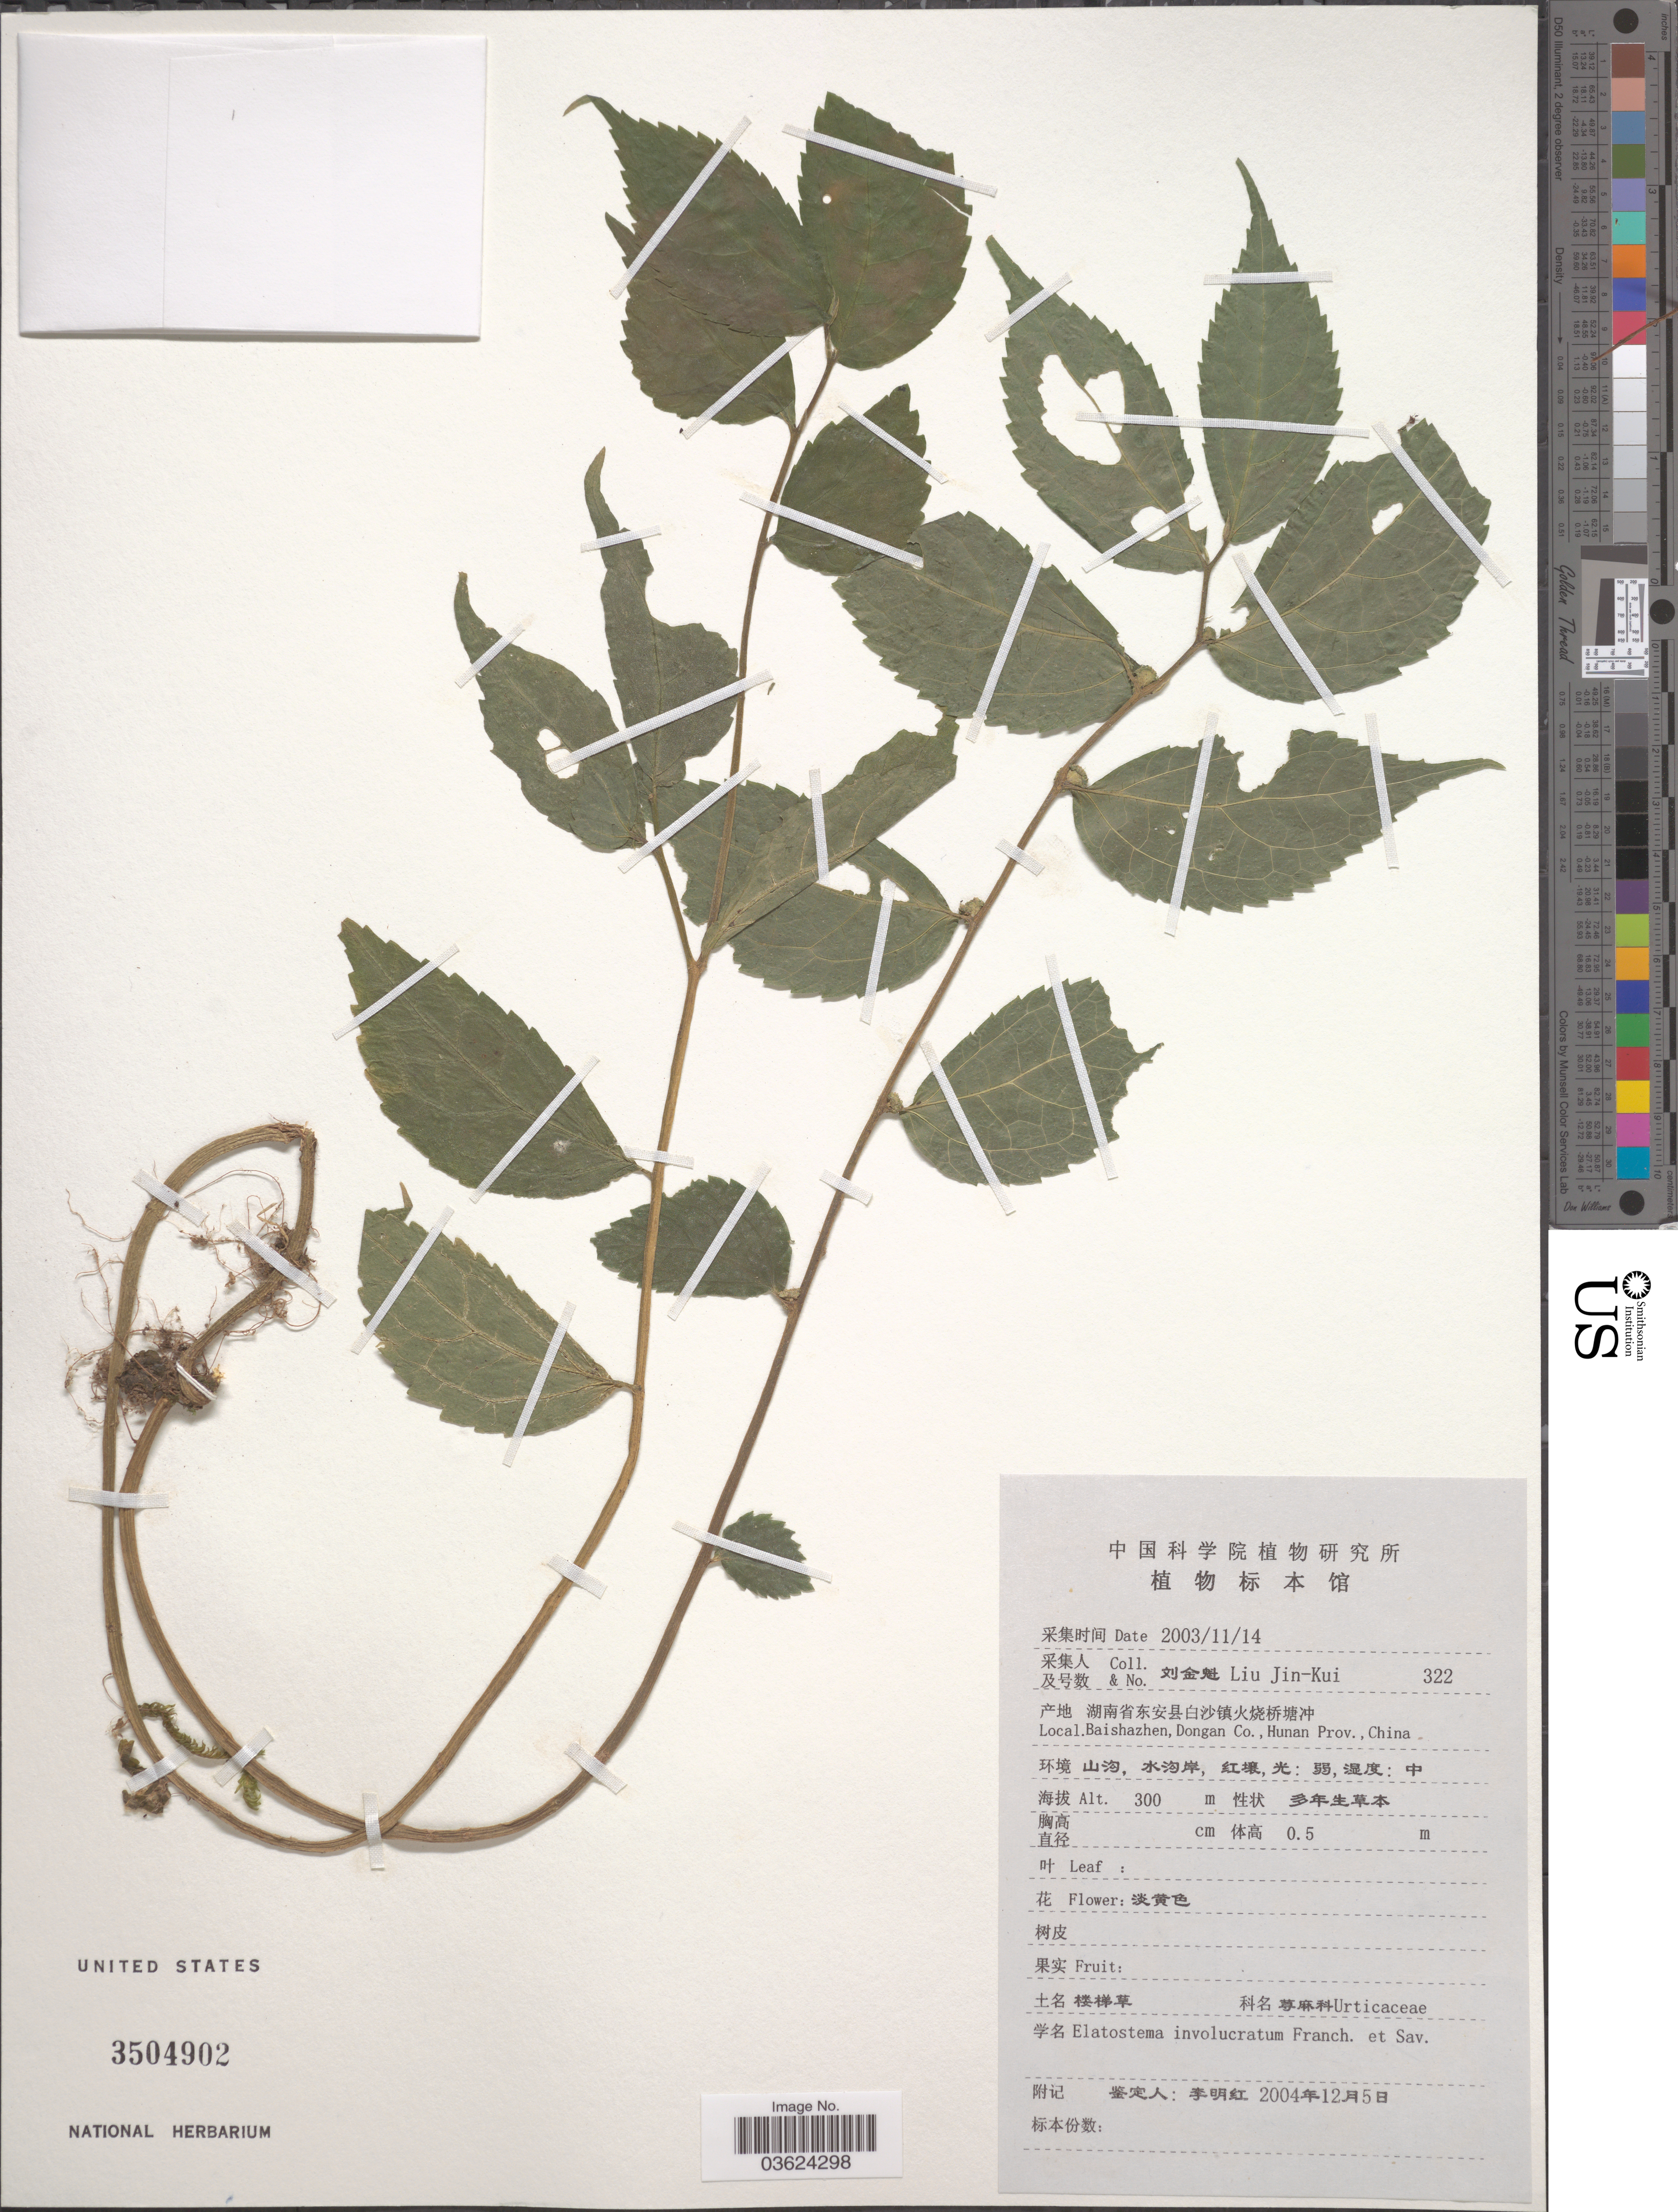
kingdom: Plantae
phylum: Tracheophyta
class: Magnoliopsida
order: Rosales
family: Urticaceae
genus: Elatostema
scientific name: Elatostema involucratum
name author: Franch. & Sav.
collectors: Liu Jin-Kui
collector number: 322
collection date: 2003-11-14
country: China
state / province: Hunan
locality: Baishazhen, Dongan Co.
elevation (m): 300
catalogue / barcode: US 3504902